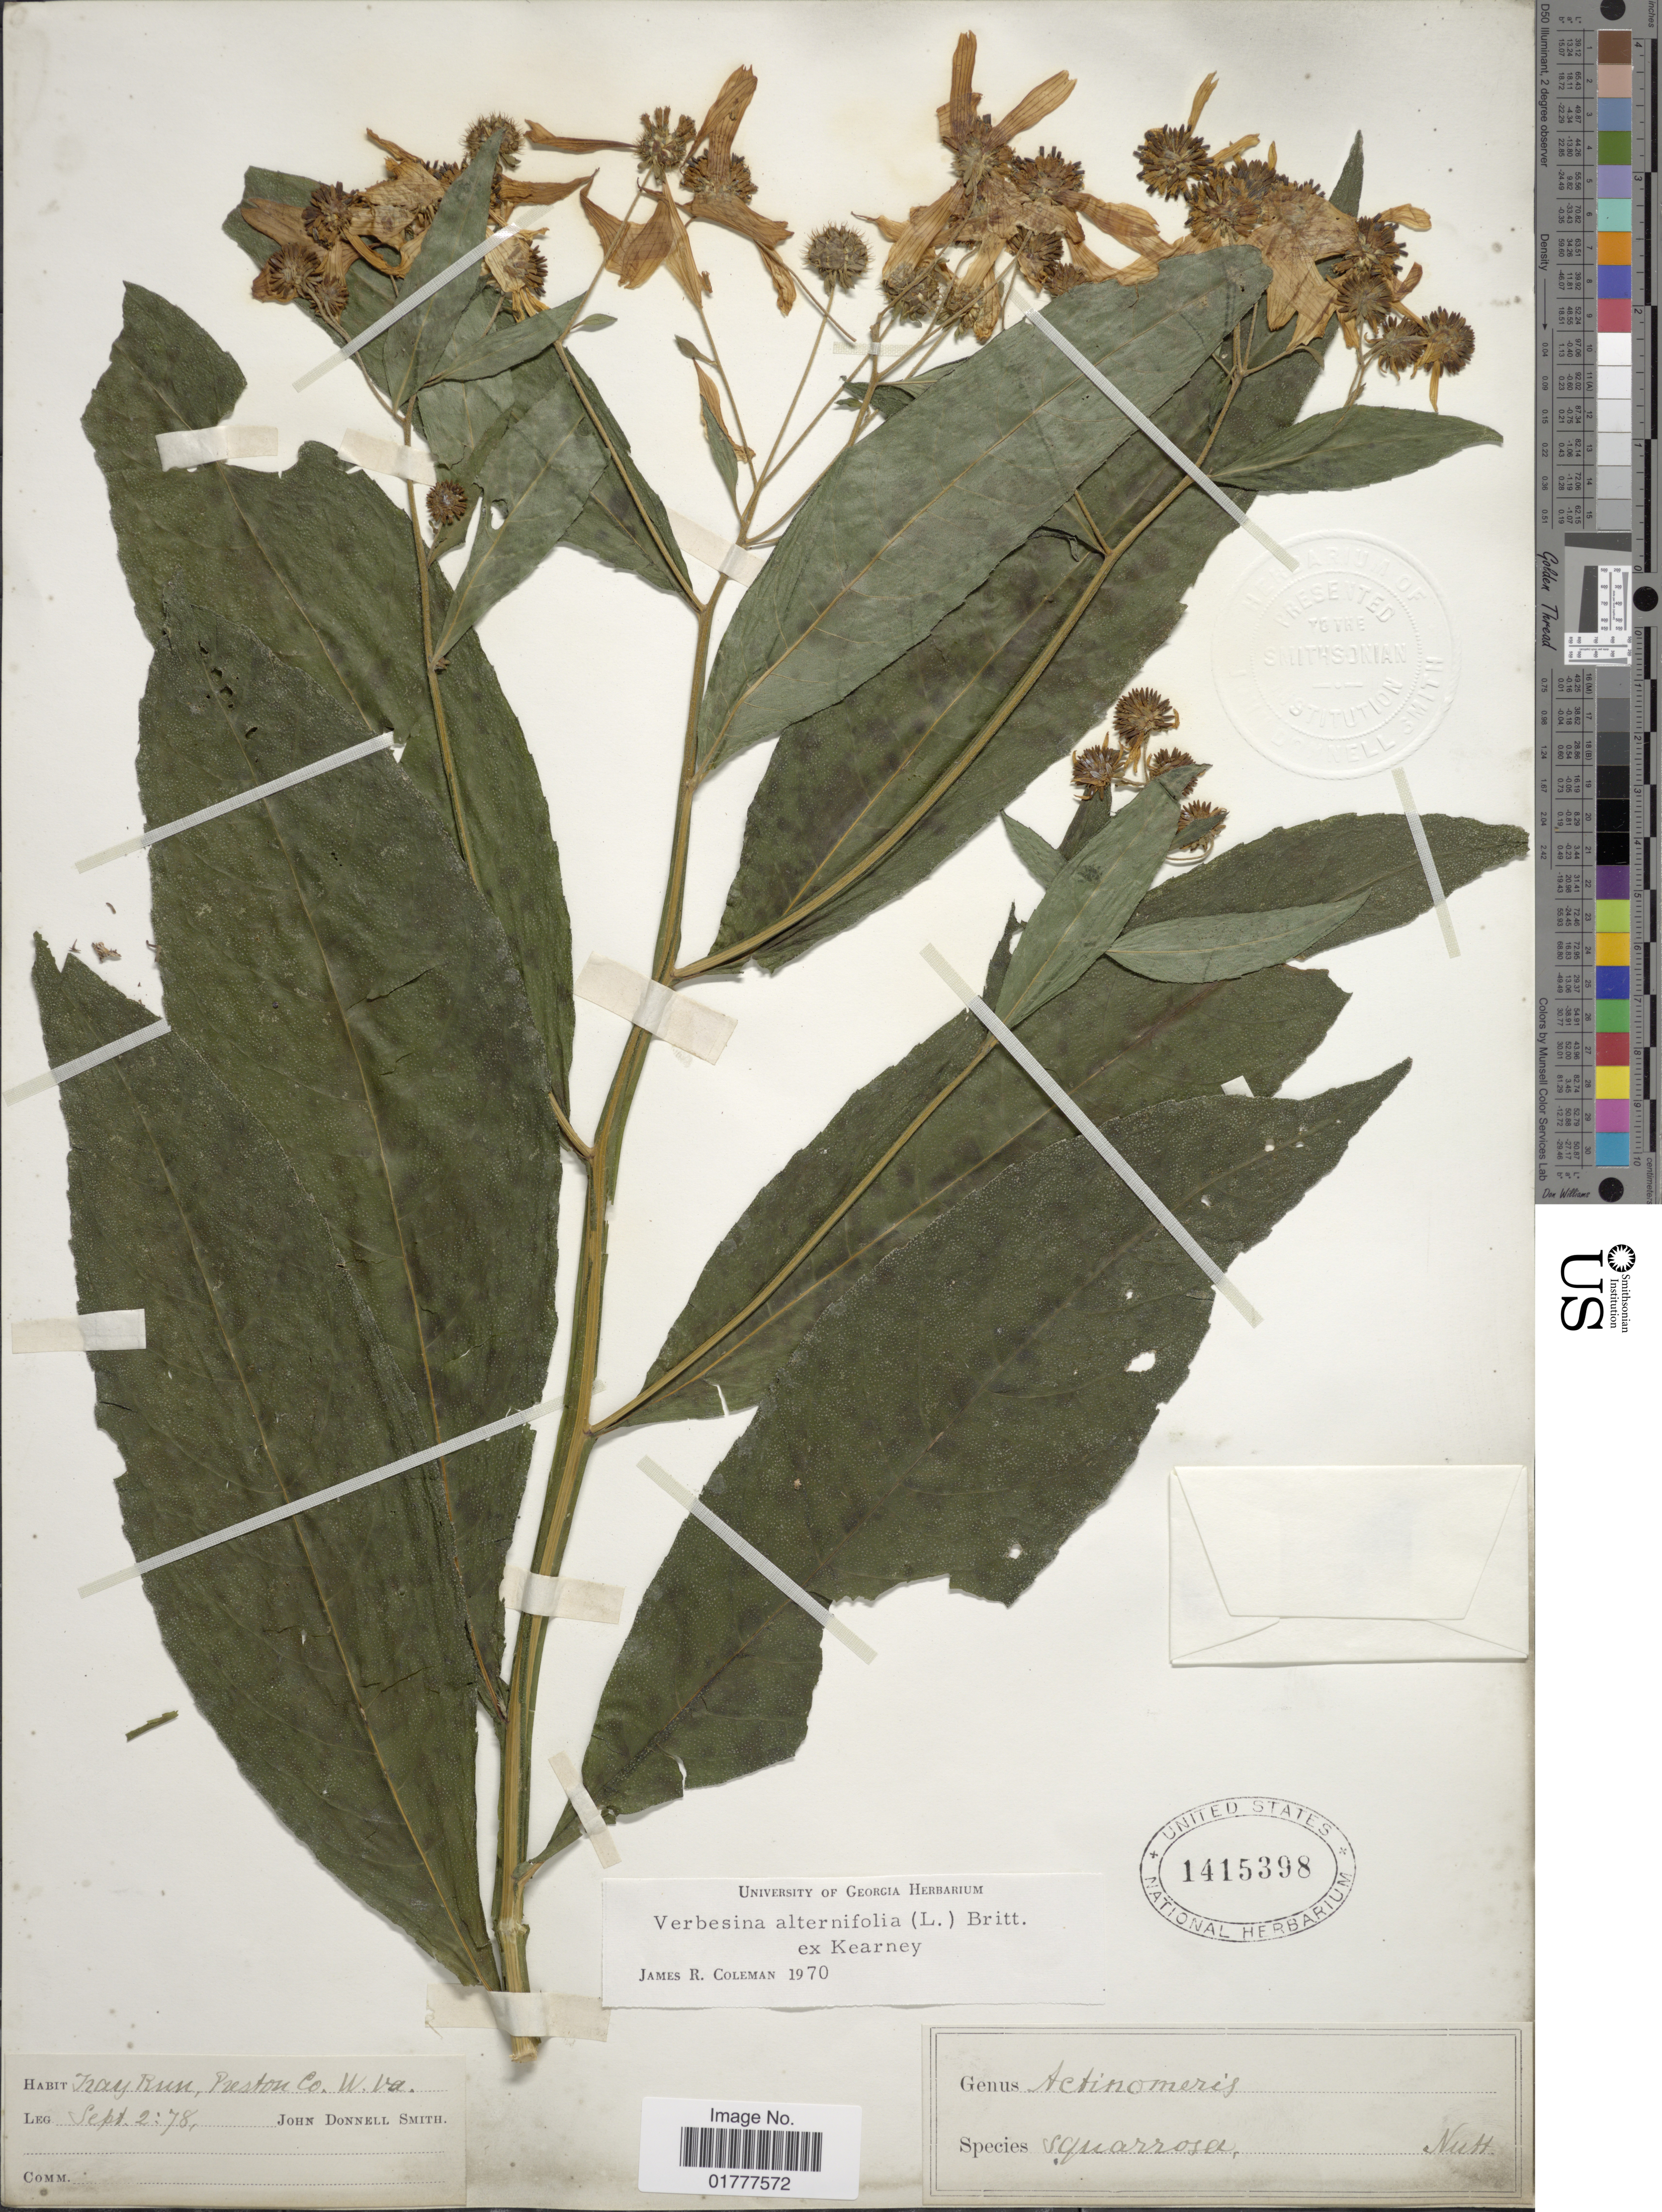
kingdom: Plantae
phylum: Tracheophyta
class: Magnoliopsida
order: Asterales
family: Asteraceae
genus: Actinomeris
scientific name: Actinomeris alternifolia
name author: (L.) DC.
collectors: J. Donnell Smith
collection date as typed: Transcribed d/m/y: 2/9/78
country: United States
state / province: West Virginia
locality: Tray Run, Preston Co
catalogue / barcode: US 1415398